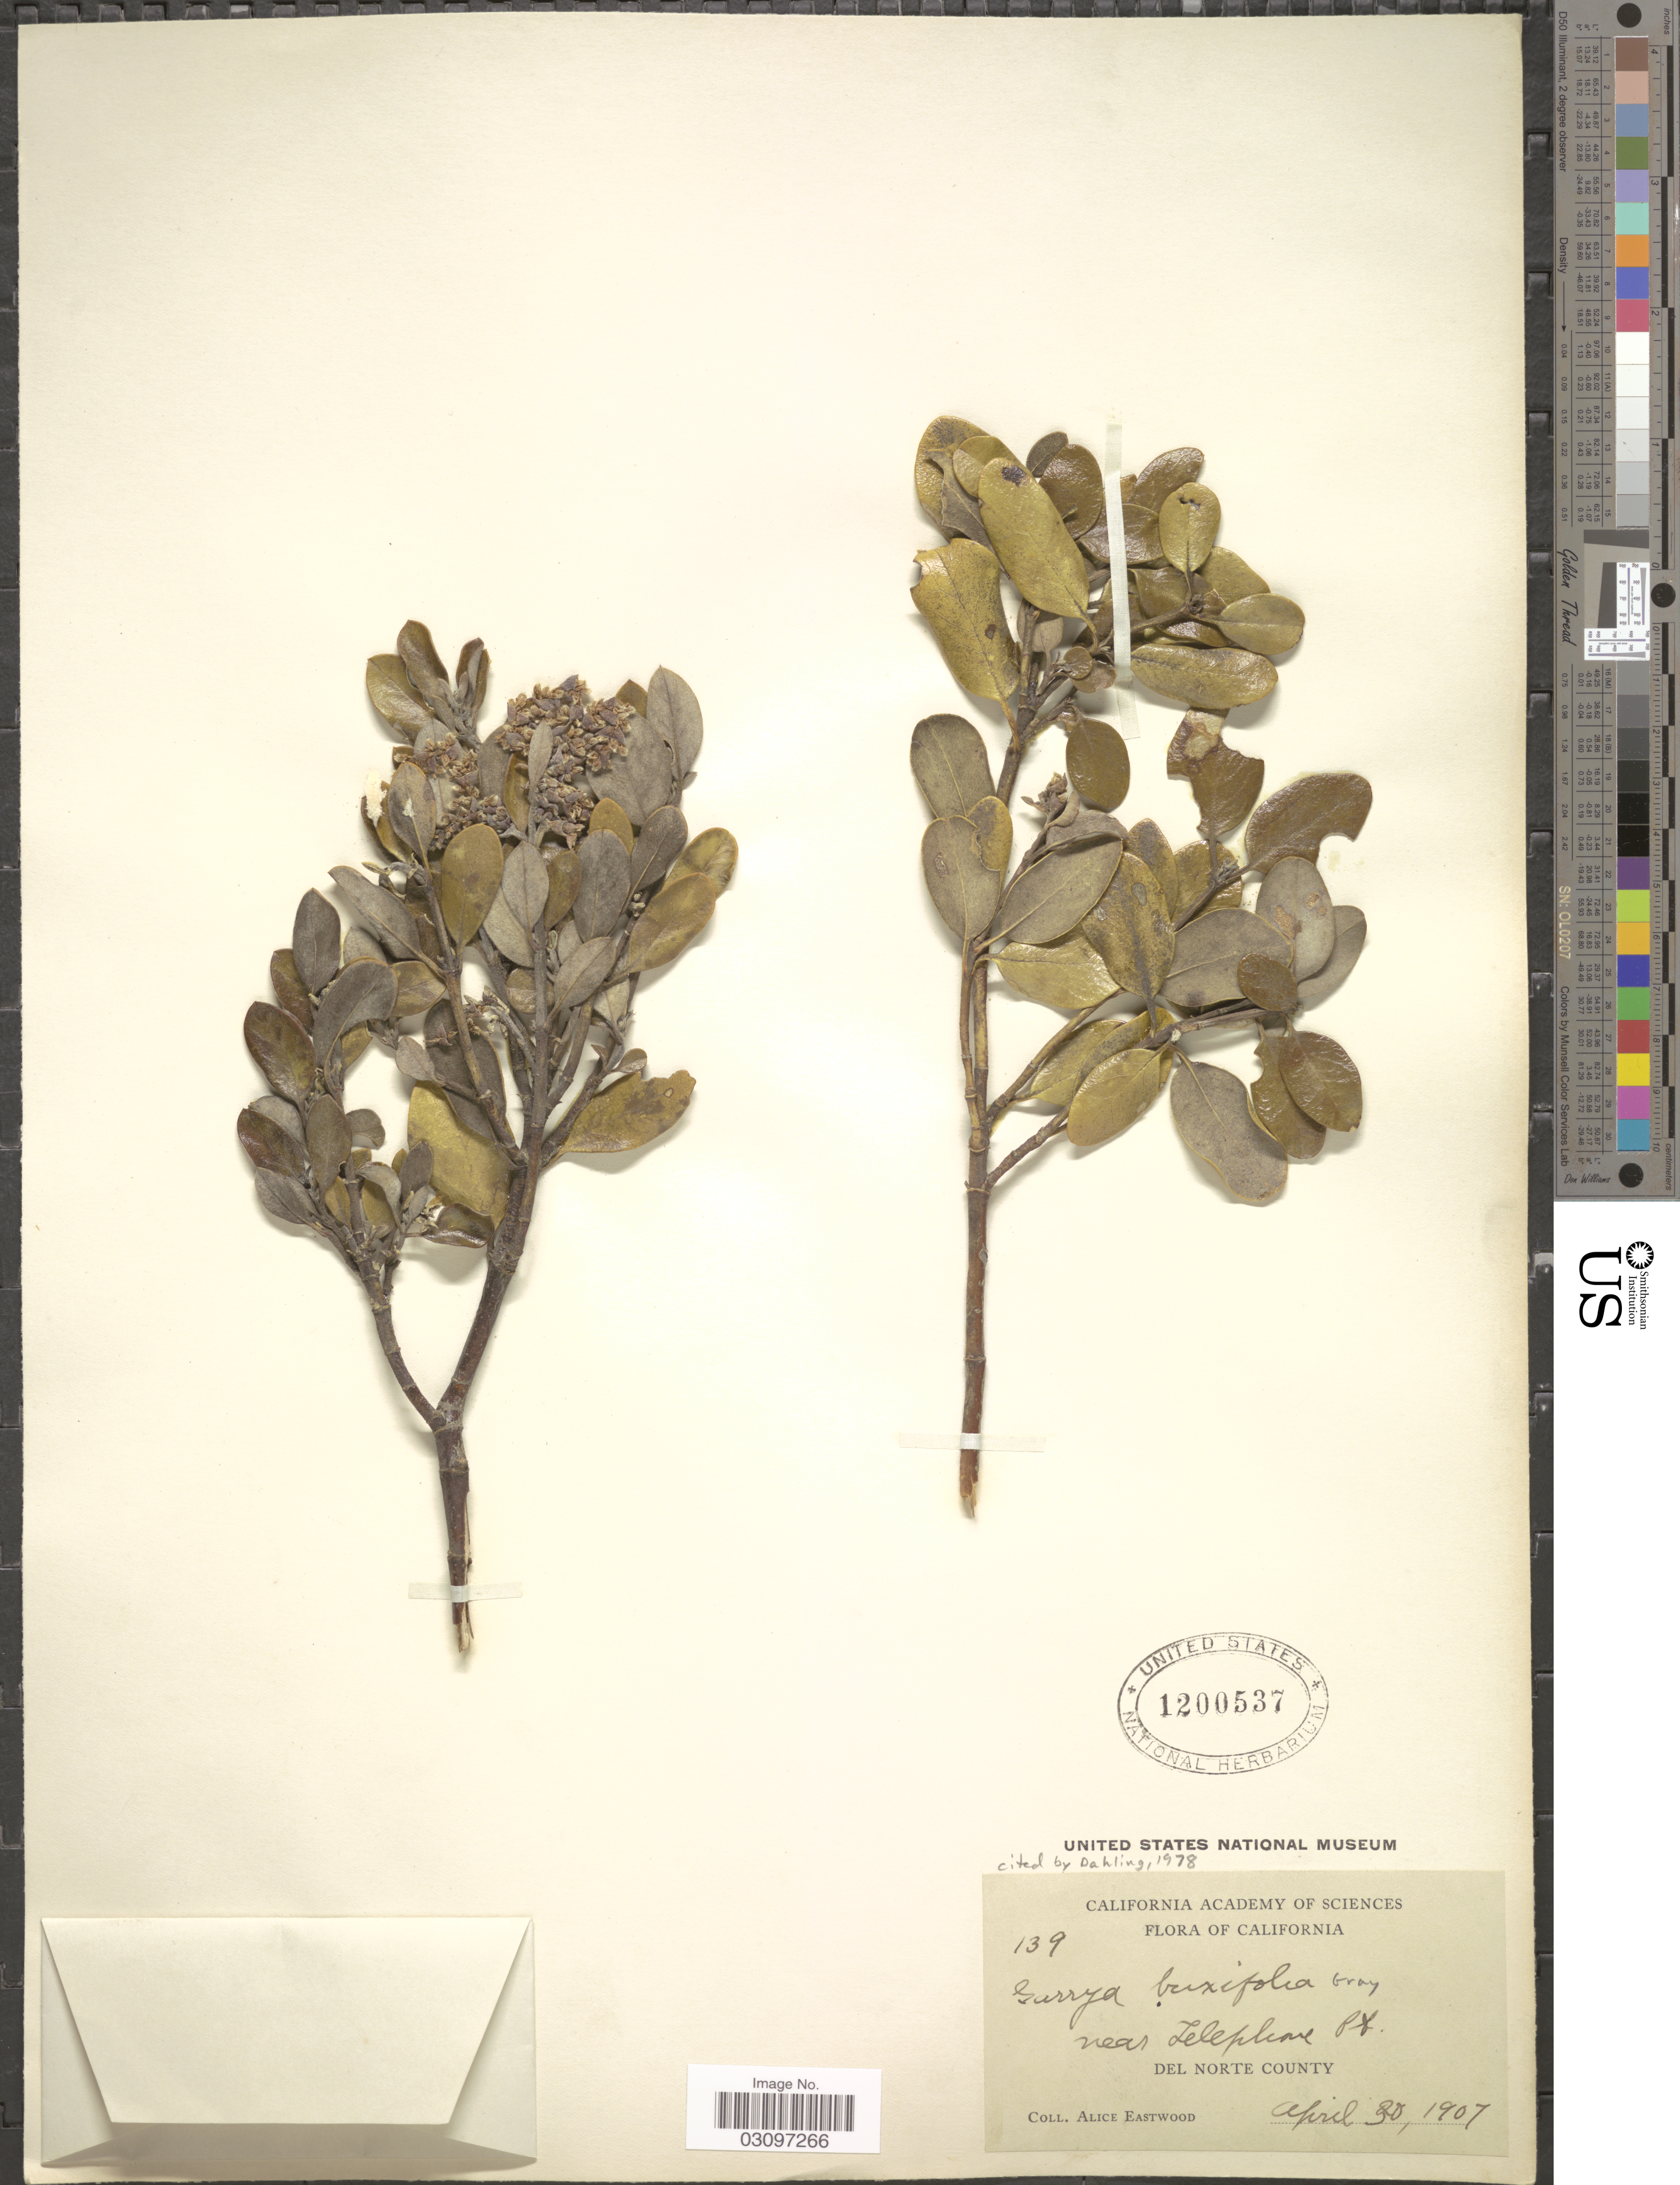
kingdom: Plantae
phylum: Tracheophyta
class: Magnoliopsida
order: Garryales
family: Garryaceae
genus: Garrya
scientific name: Garrya buxifolia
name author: A. Gray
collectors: A. Eastwood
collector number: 139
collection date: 1907-04-30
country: United States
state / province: California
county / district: Del Norte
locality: Near Telephone Pt. Del Norte County.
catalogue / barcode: US 1200537